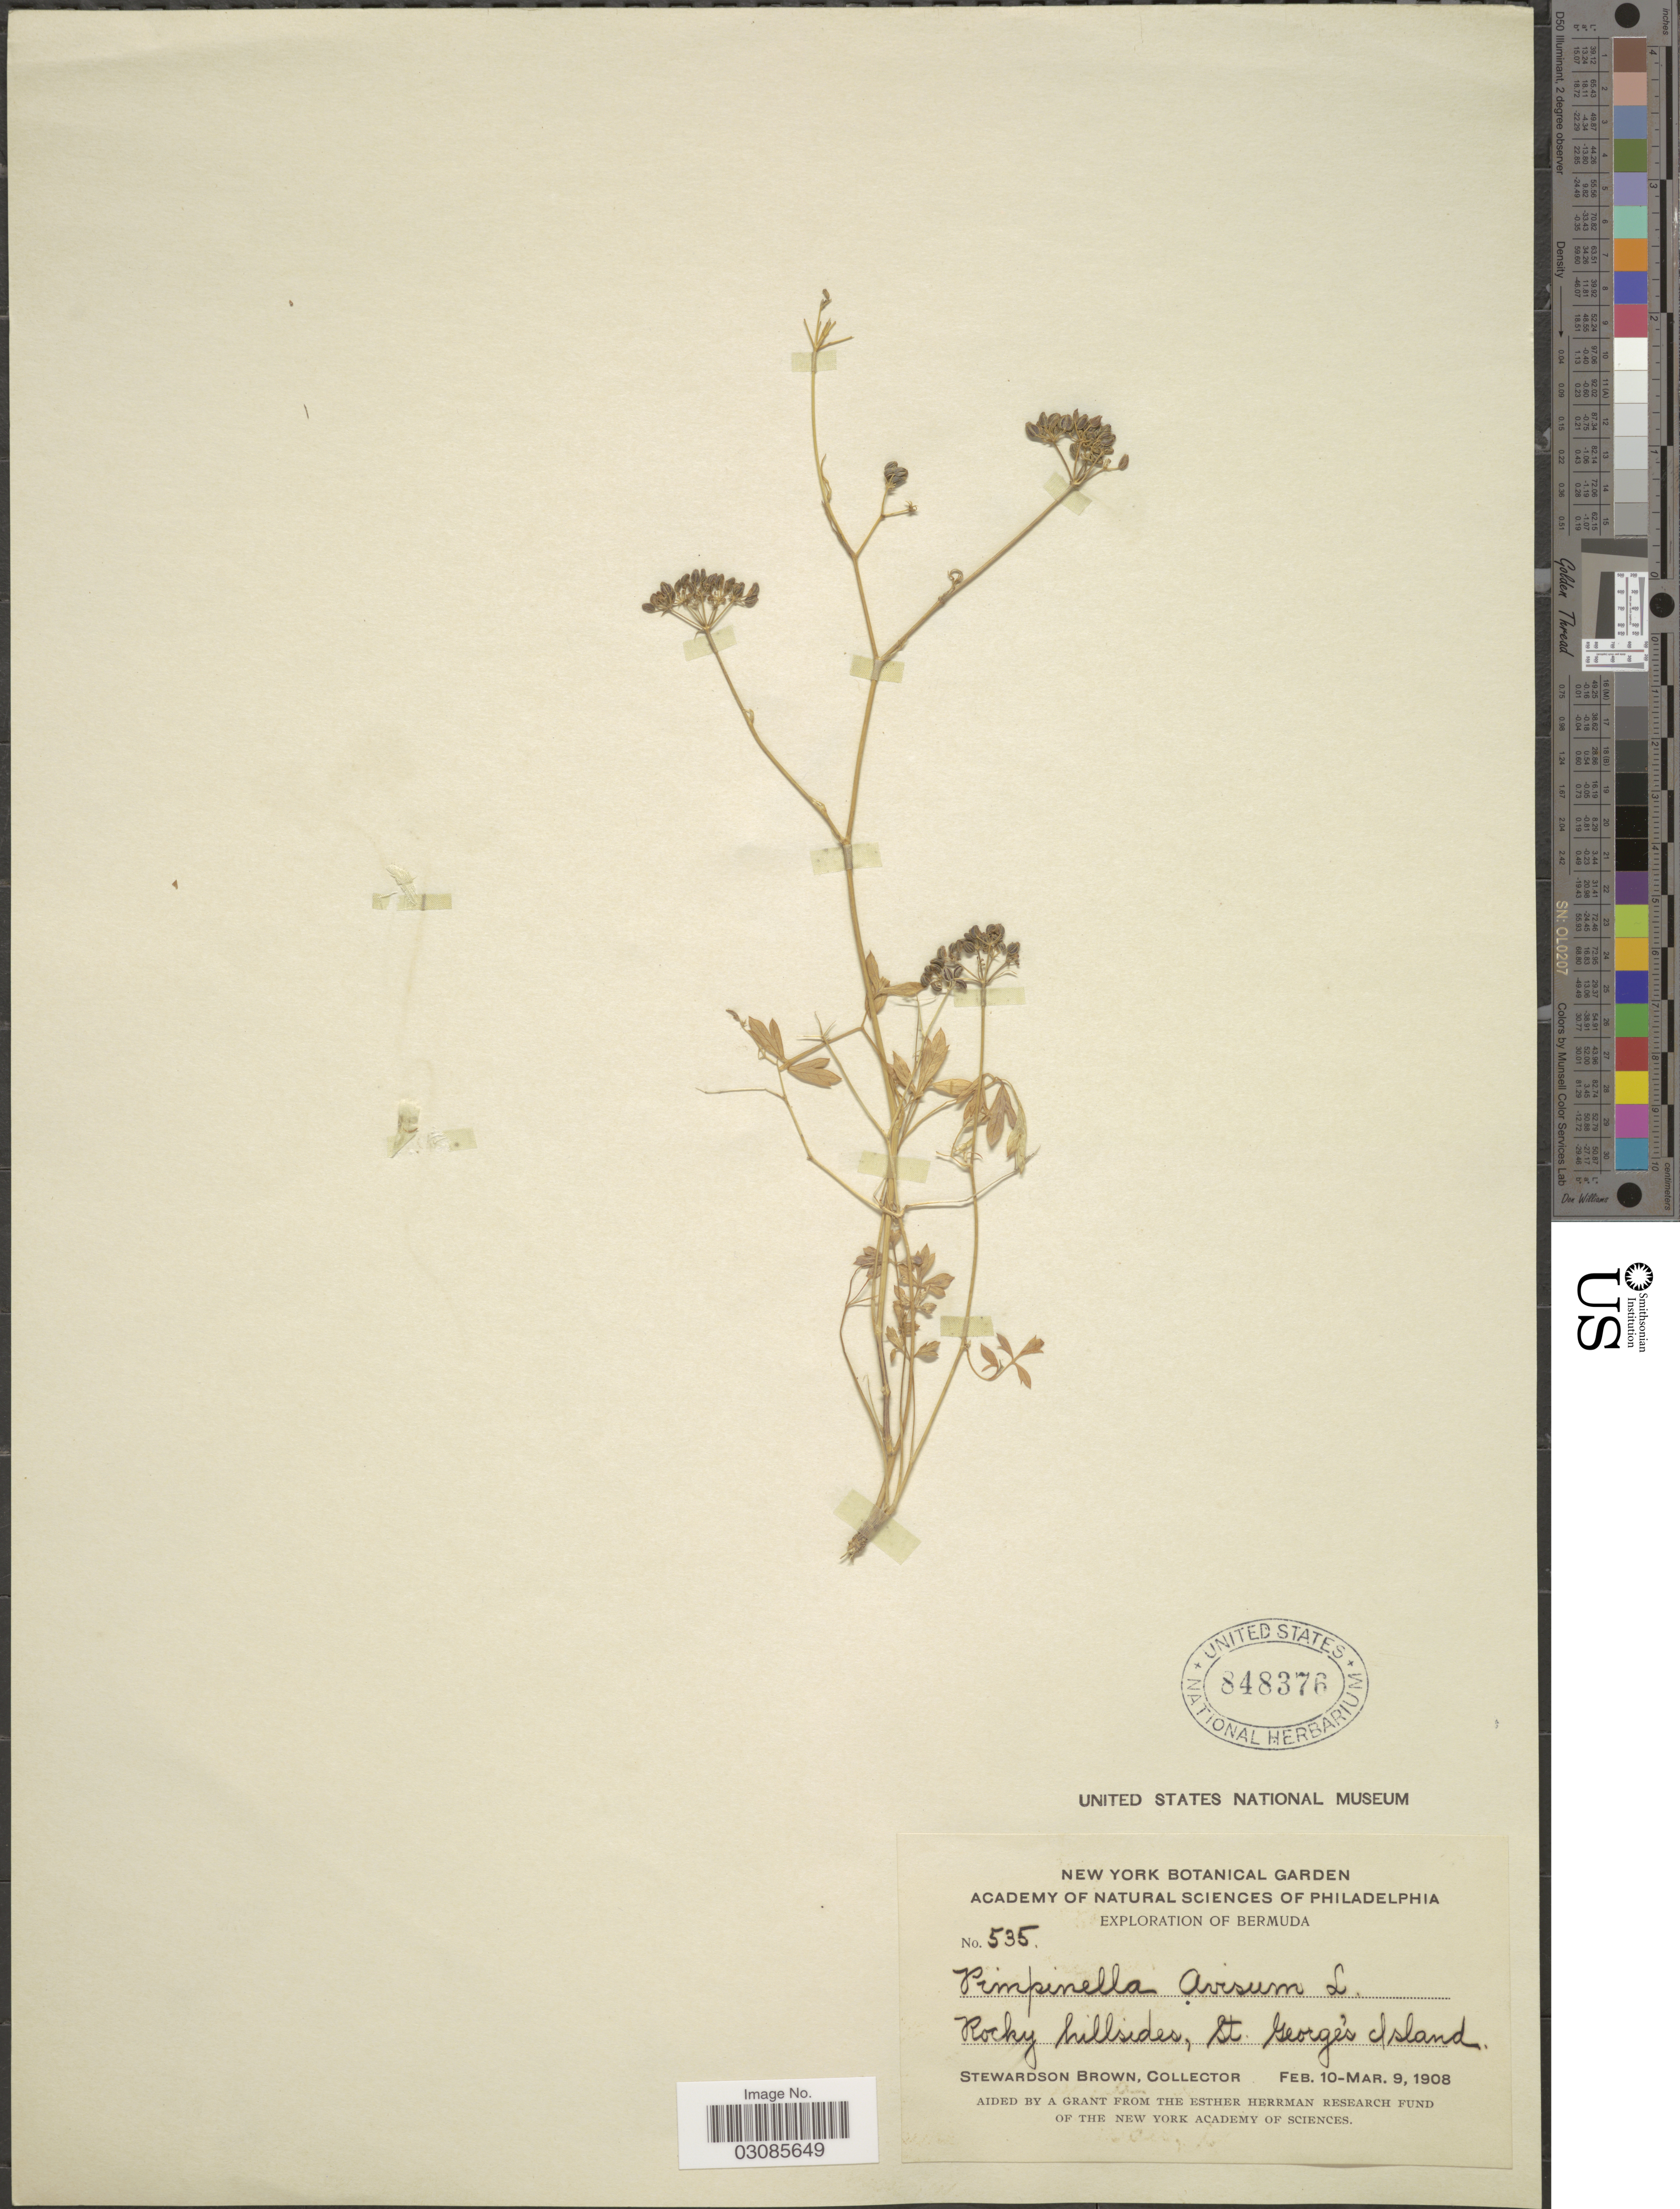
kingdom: Plantae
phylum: Tracheophyta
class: Magnoliopsida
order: Apiales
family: Apiaceae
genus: Pimpinella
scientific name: Pimpinella anisum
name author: L.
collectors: S. Brown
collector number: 535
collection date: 1908-02-10/1908-03-09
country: Bermuda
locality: Rocky hillsides, St. George's Island.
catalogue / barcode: US 848376